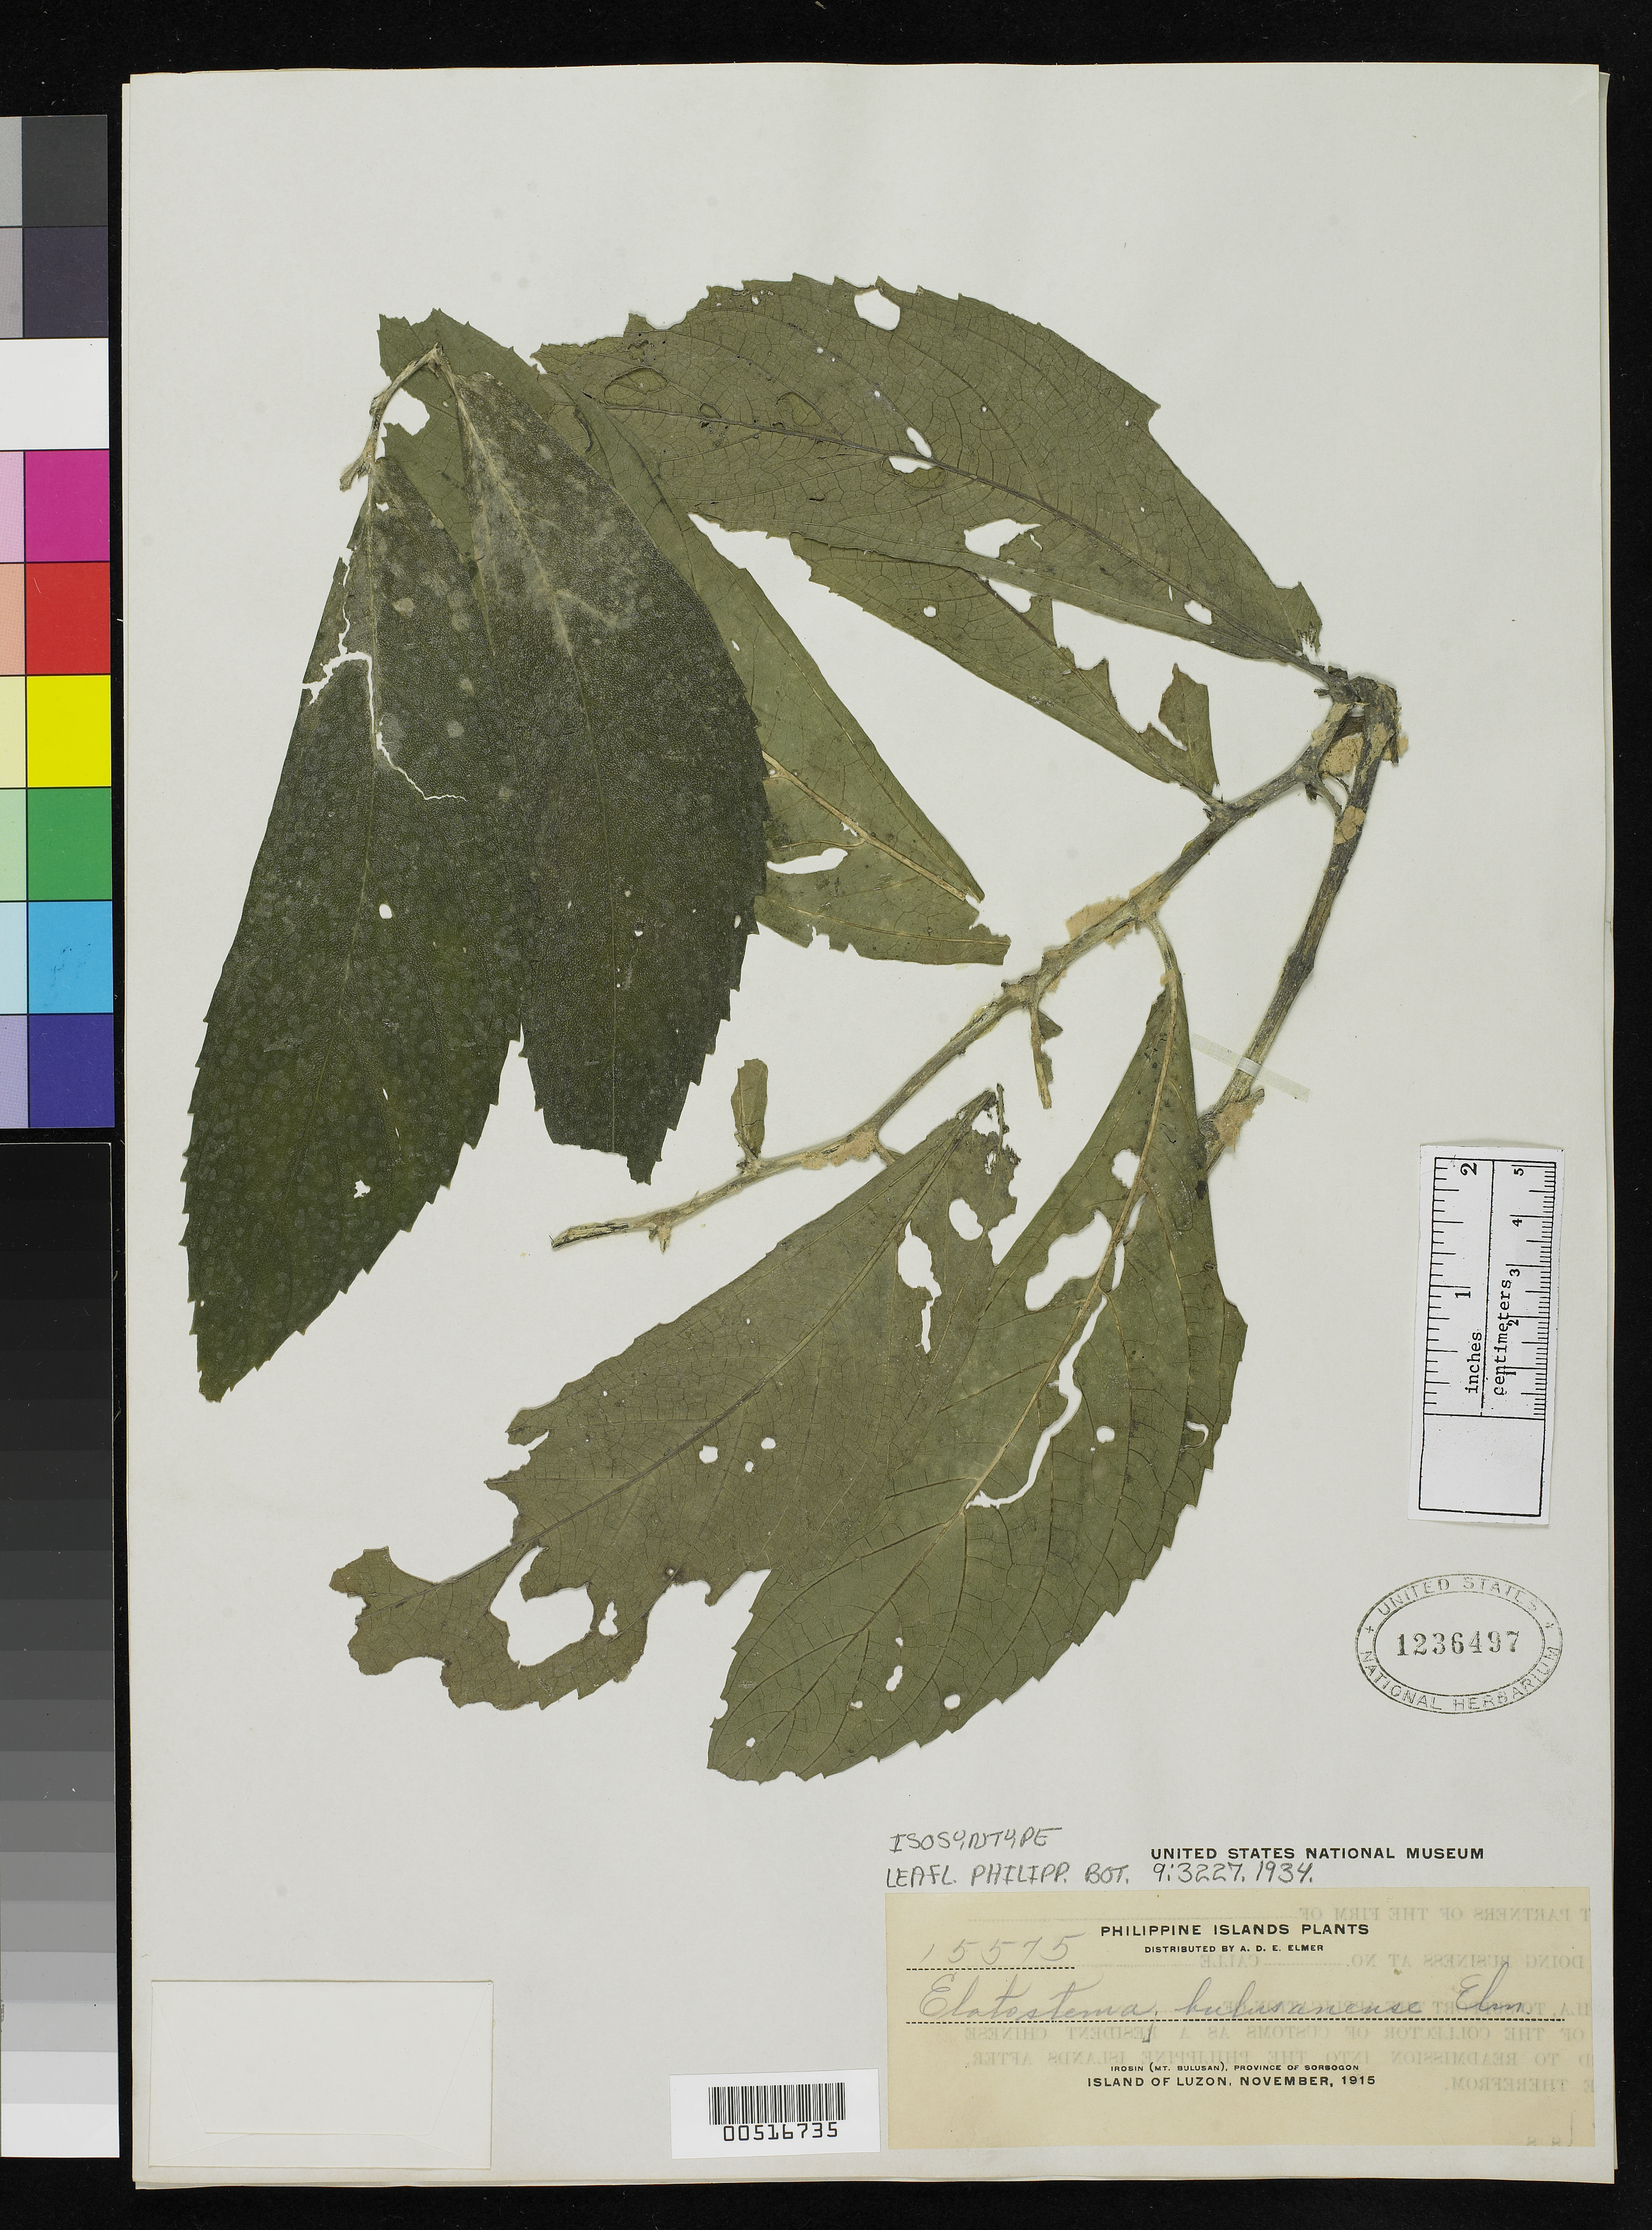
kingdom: Plantae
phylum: Tracheophyta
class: Magnoliopsida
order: Rosales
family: Urticaceae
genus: Elatostema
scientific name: Elatostema bulusanense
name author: Elmer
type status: Isosyntype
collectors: A. D. E. Elmer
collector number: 15575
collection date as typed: Nov 1915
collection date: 1915-11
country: Philippines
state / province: Bicol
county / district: Sorsogon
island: Luzon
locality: Irosin (Mt. Bulusan).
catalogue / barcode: US 1236497